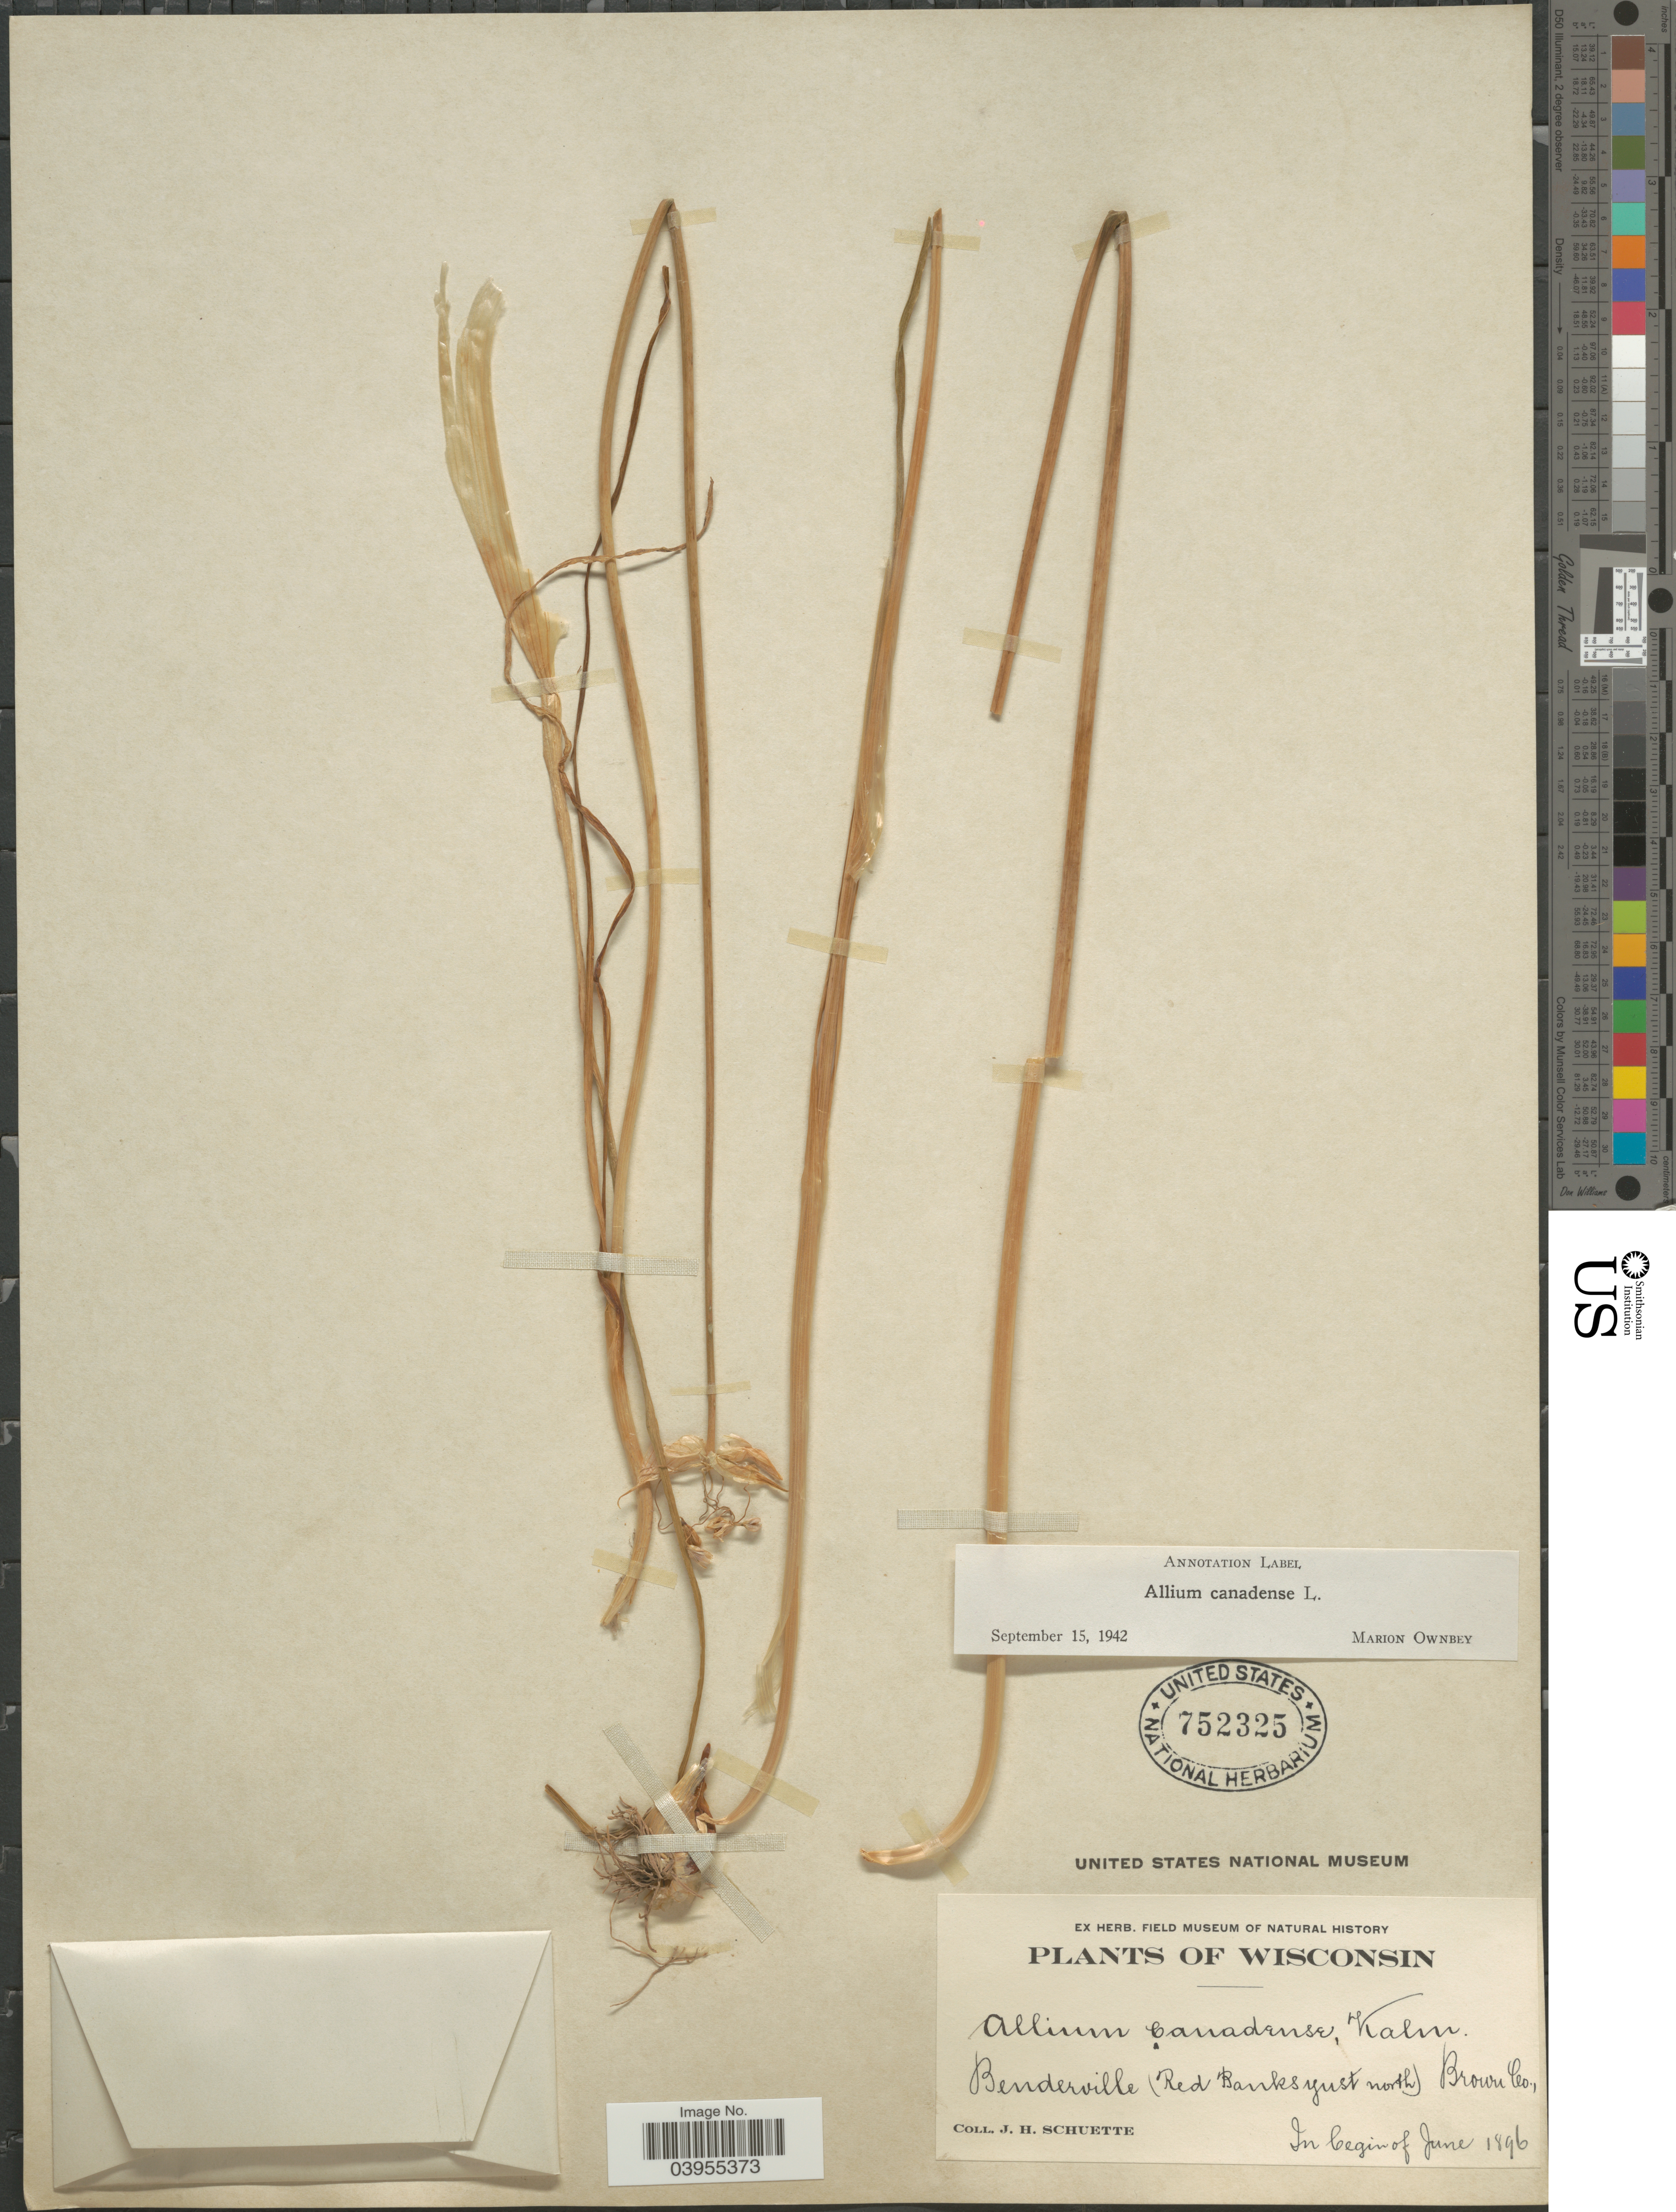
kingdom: Plantae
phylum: Tracheophyta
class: Liliopsida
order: Asparagales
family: Amaryllidaceae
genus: Allium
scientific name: Allium canadense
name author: L.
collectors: J. H. Schuette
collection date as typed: In begin of June 1896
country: United States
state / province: Wisconsin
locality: Benderville (Red Banks just north) Brown Co.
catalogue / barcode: US 752325